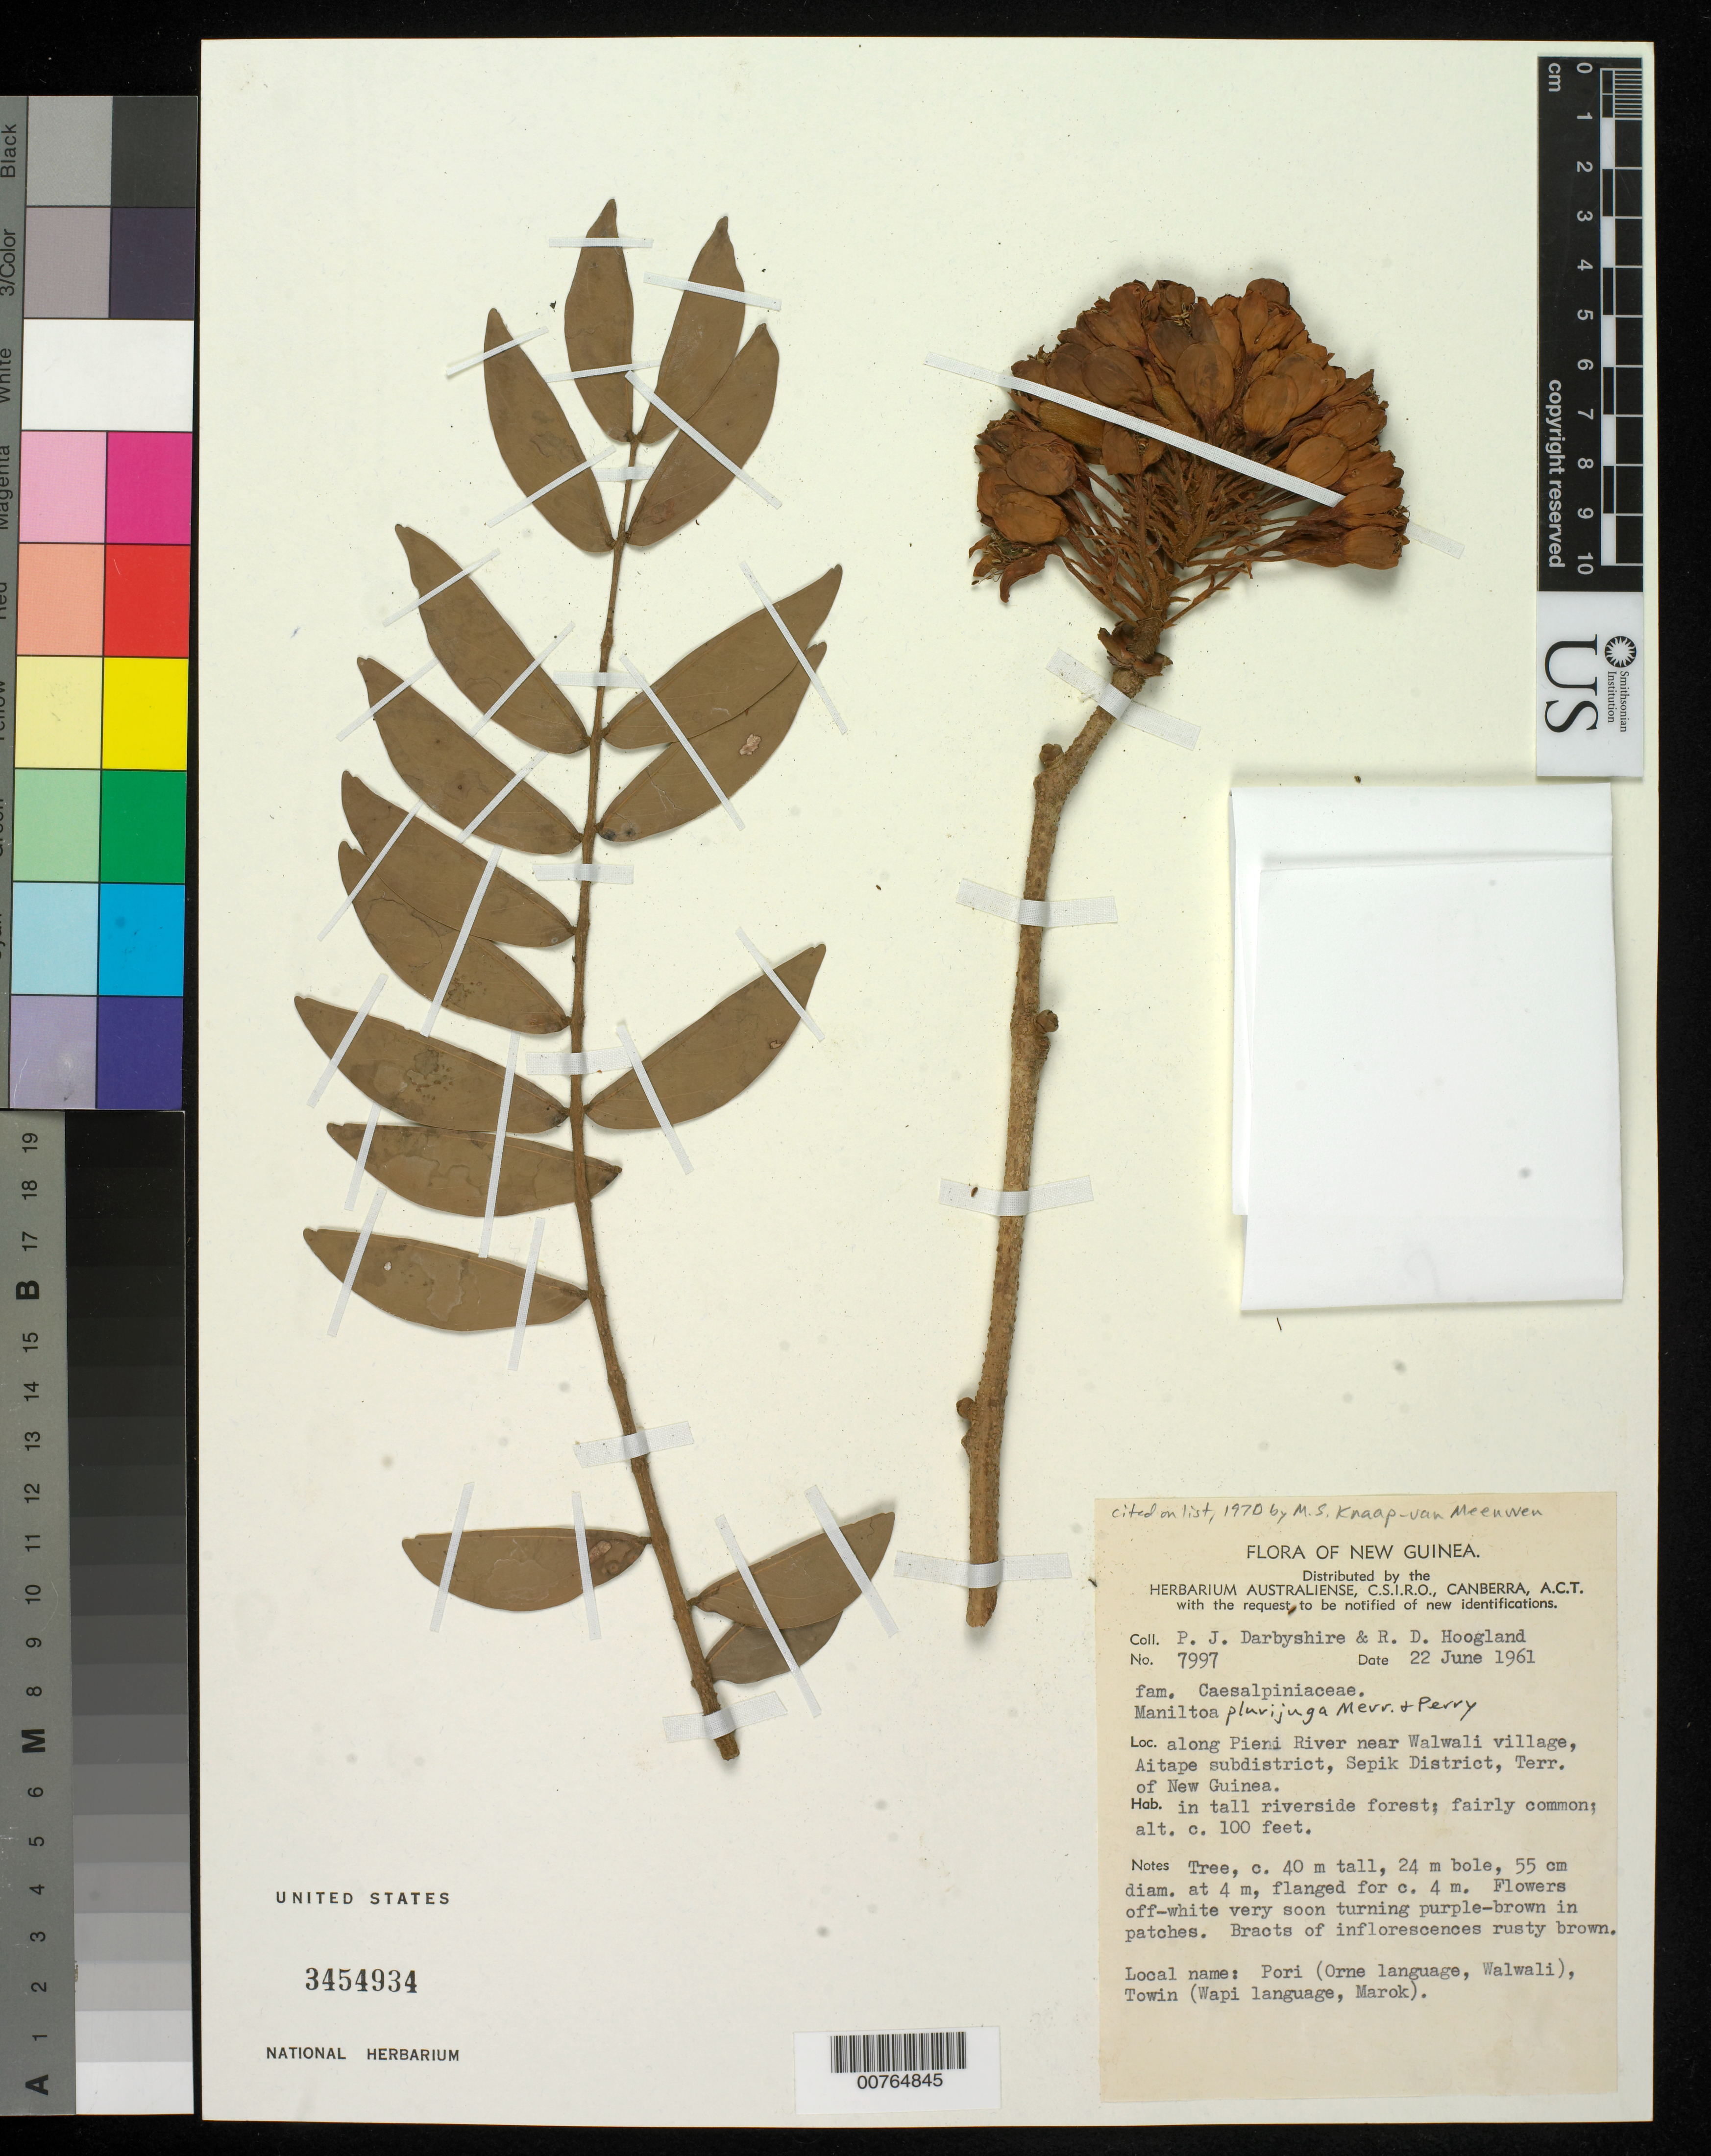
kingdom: Plantae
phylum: Tracheophyta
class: Magnoliopsida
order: Fabales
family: Fabaceae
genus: Maniltoa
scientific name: Maniltoa plurijuga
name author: Merr. & L.M. Perry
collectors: P. Darbyshire & R. D. Hoogland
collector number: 7997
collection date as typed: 22 Jun 1961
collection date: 1961-06-22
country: Papua New Guinea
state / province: Sandaun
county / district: Aitape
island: New Guinea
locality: Sudaun, Along Pieni River near Walwali Village, Aitape.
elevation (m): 30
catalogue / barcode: US 3454934